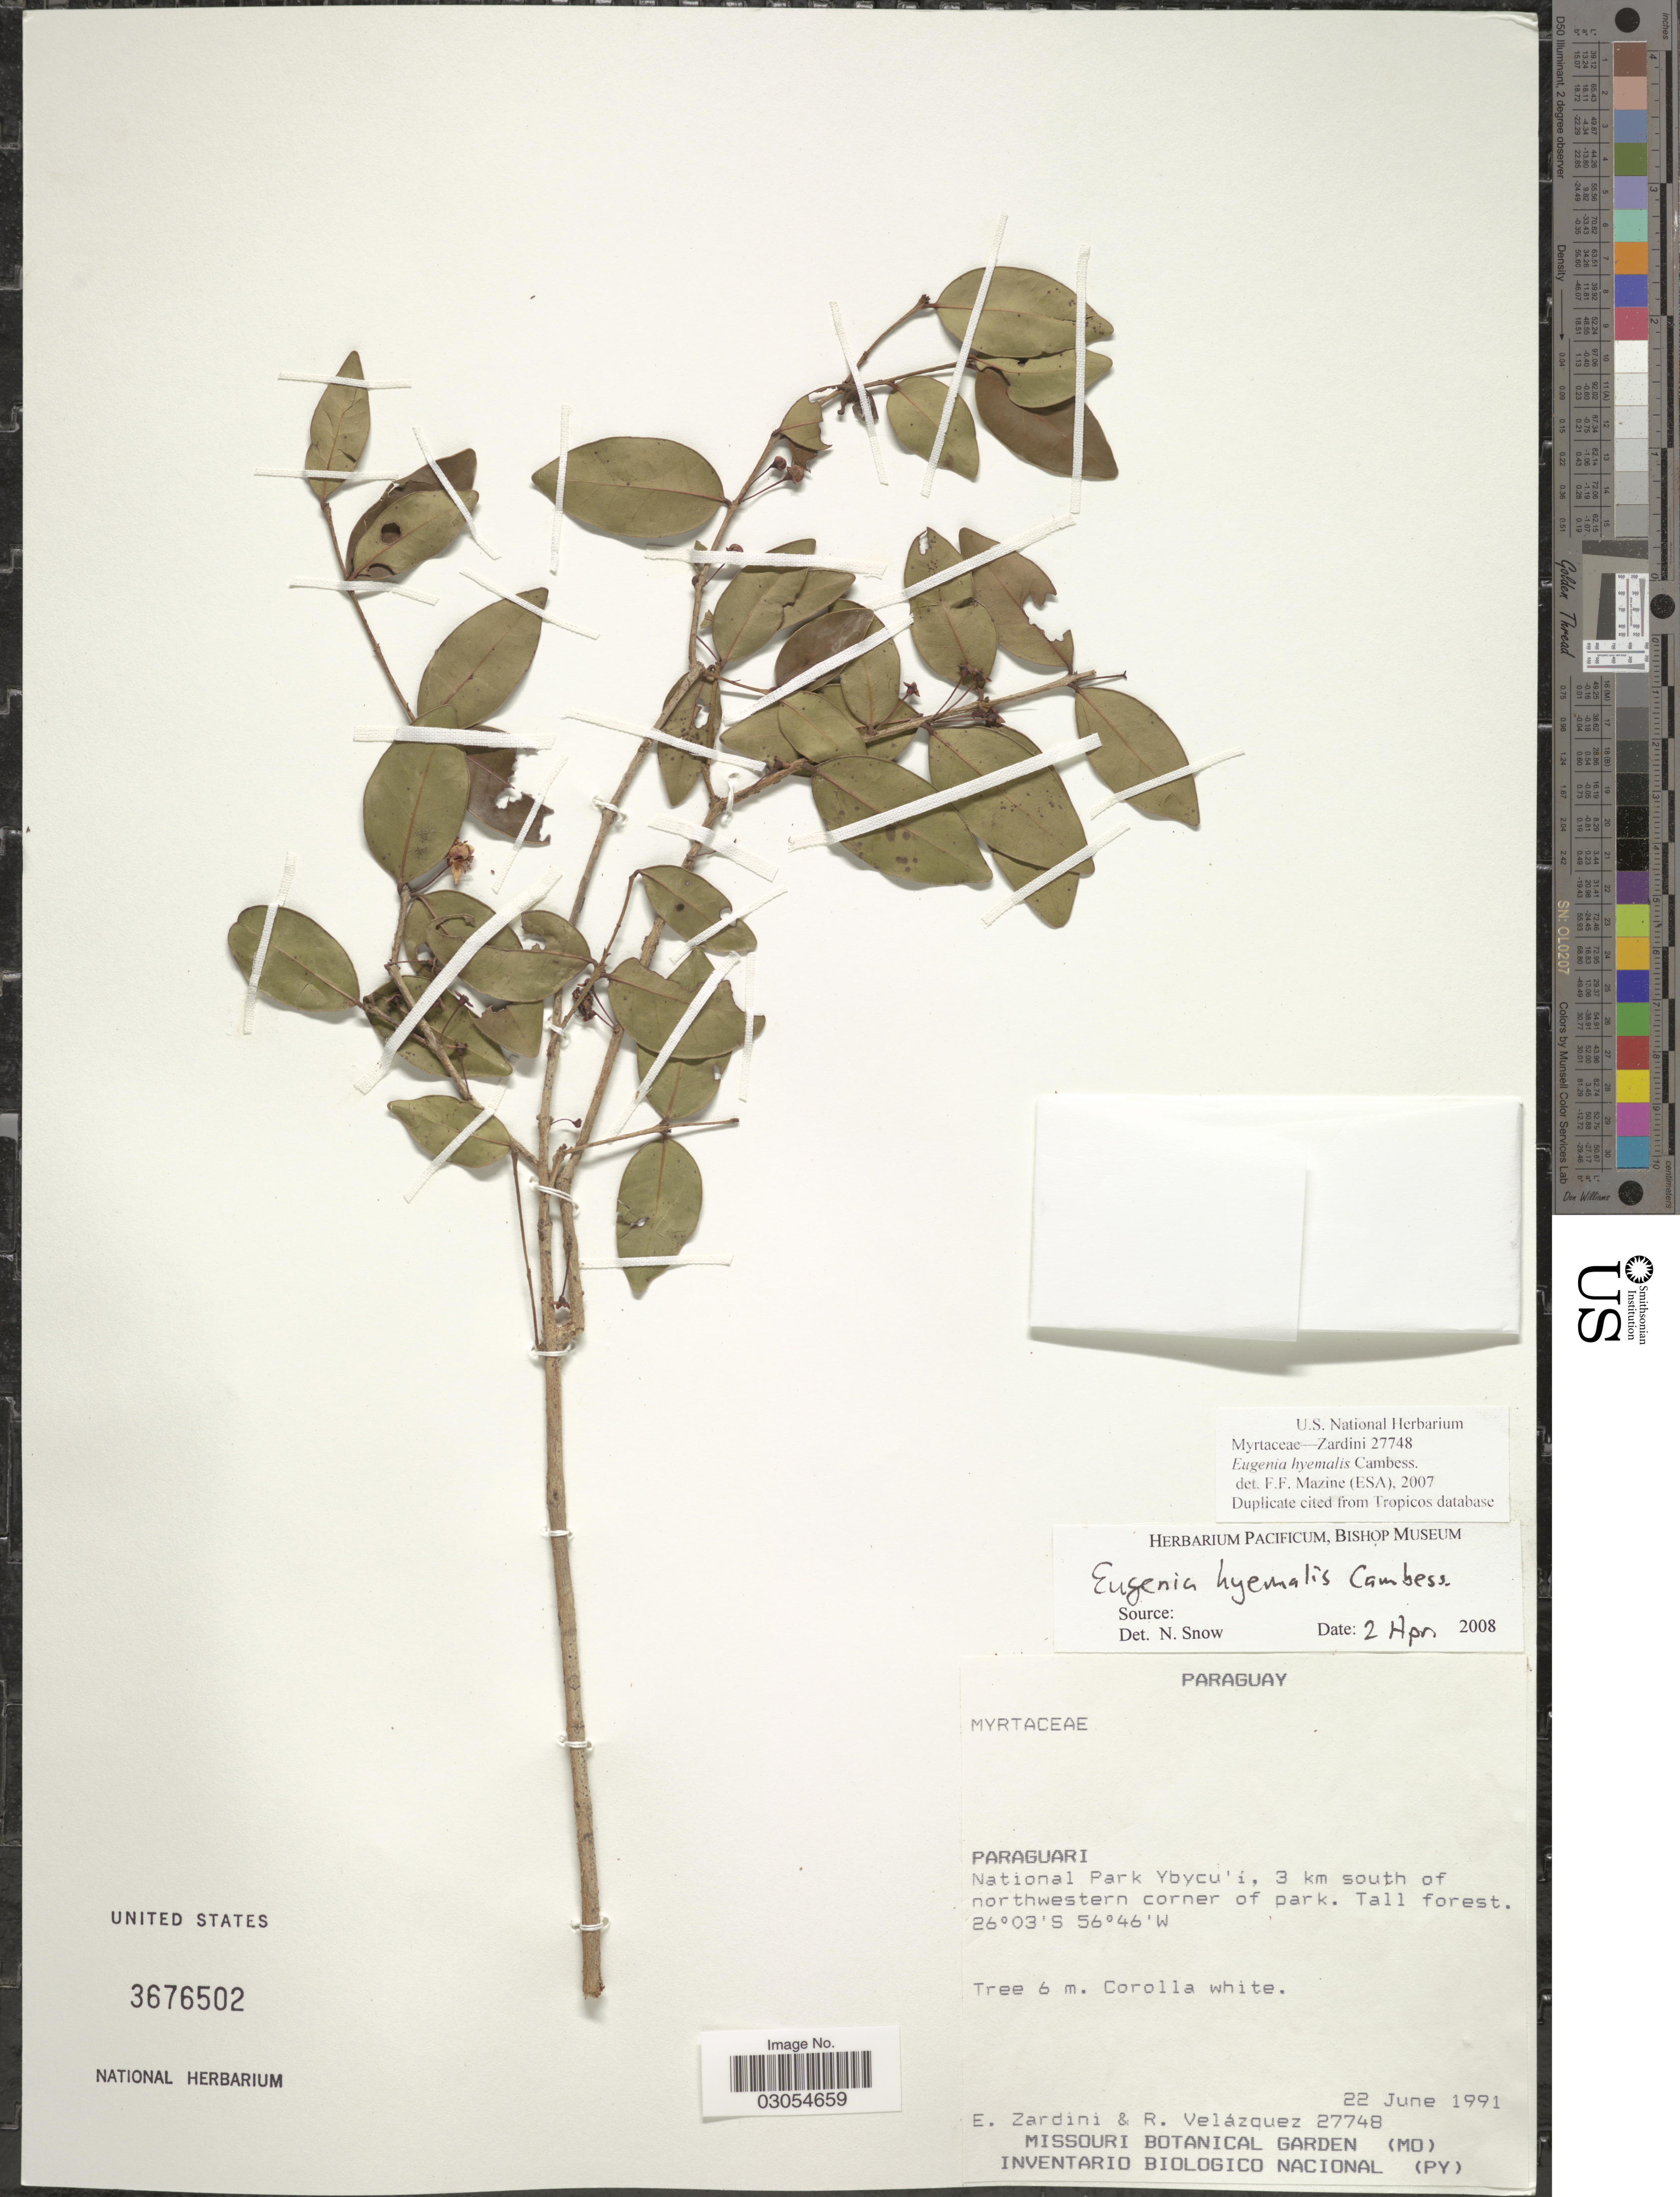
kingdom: Plantae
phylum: Tracheophyta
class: Magnoliopsida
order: Myrtales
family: Myrtaceae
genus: Eugenia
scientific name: Eugenia hiemalis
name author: Cambess.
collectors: E. Zardini & R. Velázquez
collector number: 27748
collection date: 1991-06-22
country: Paraguay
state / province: Paraguari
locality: National Park Ybycu'i, 3 km south of northwestern corner of park.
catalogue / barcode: US 3676502